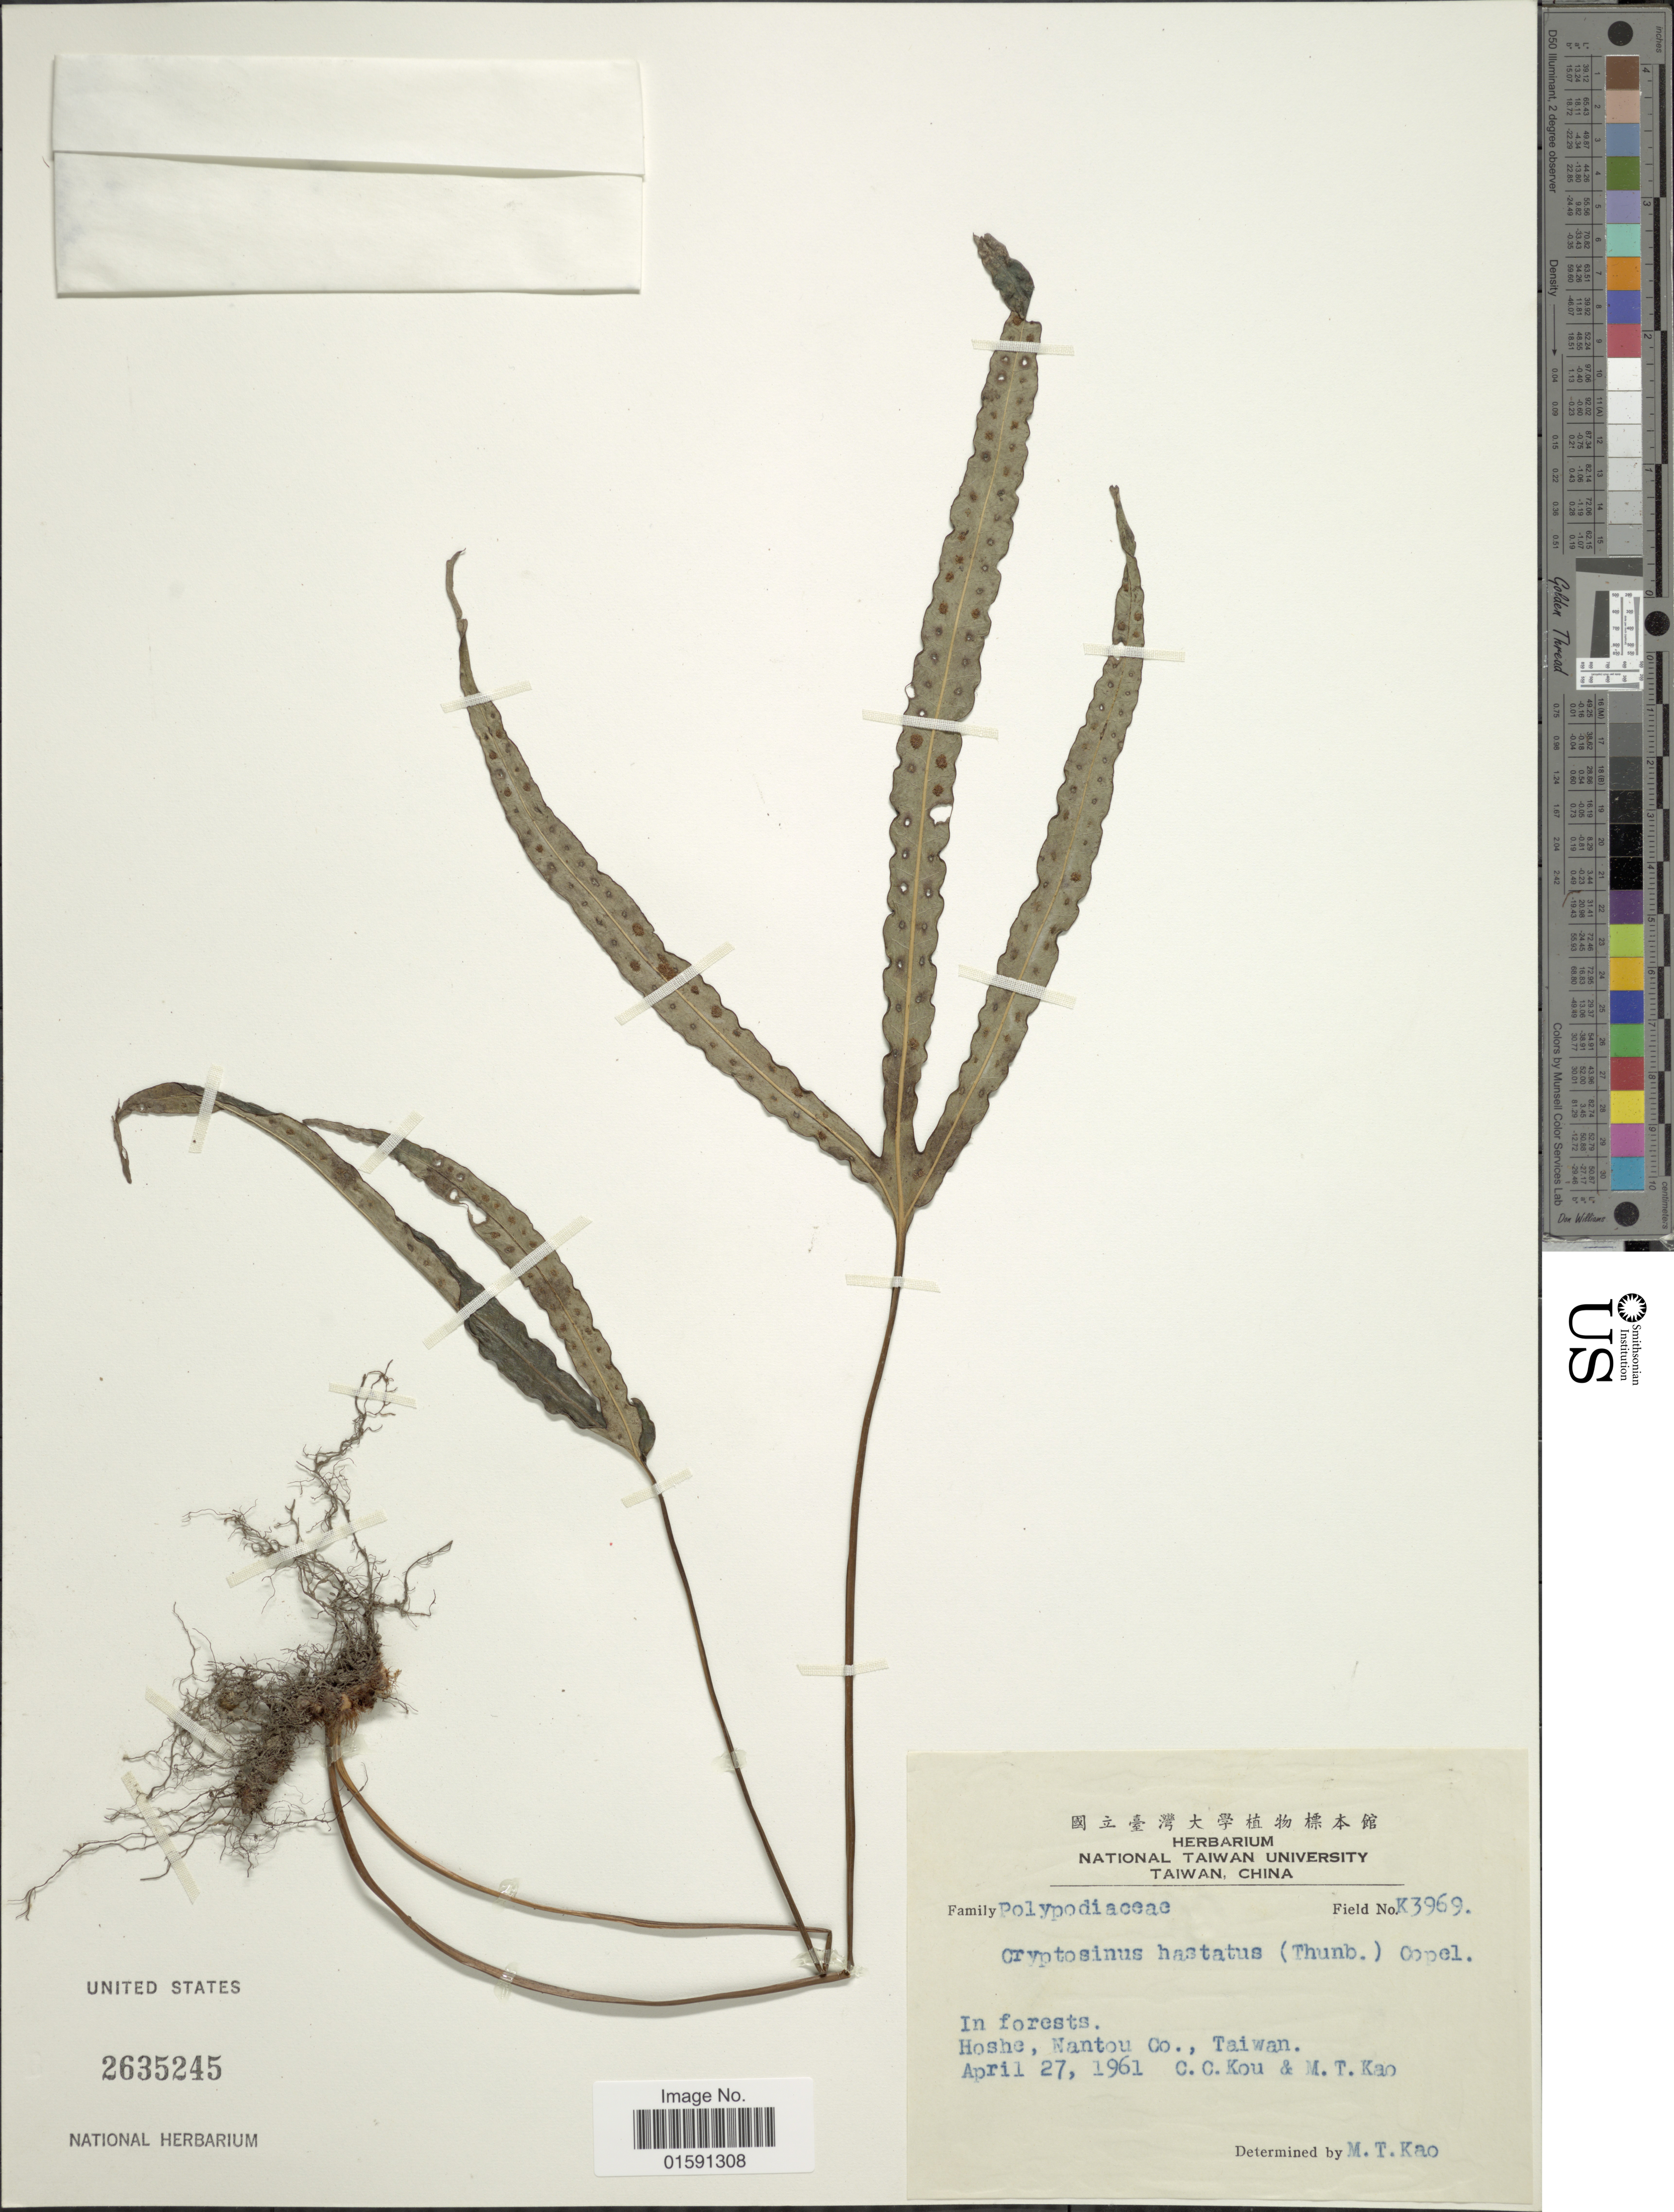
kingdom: Plantae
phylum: Tracheophyta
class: Polypodiopsida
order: Polypodiales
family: Polypodiaceae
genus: Selliguea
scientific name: Selliguea hastata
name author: (Thunb.) Fraser-Jenk.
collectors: C. Kou & M. T. Kao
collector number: K3969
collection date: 1961-04-27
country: Taiwan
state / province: Nantou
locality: Hoshe, Nantou Co.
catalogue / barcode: US 2635245